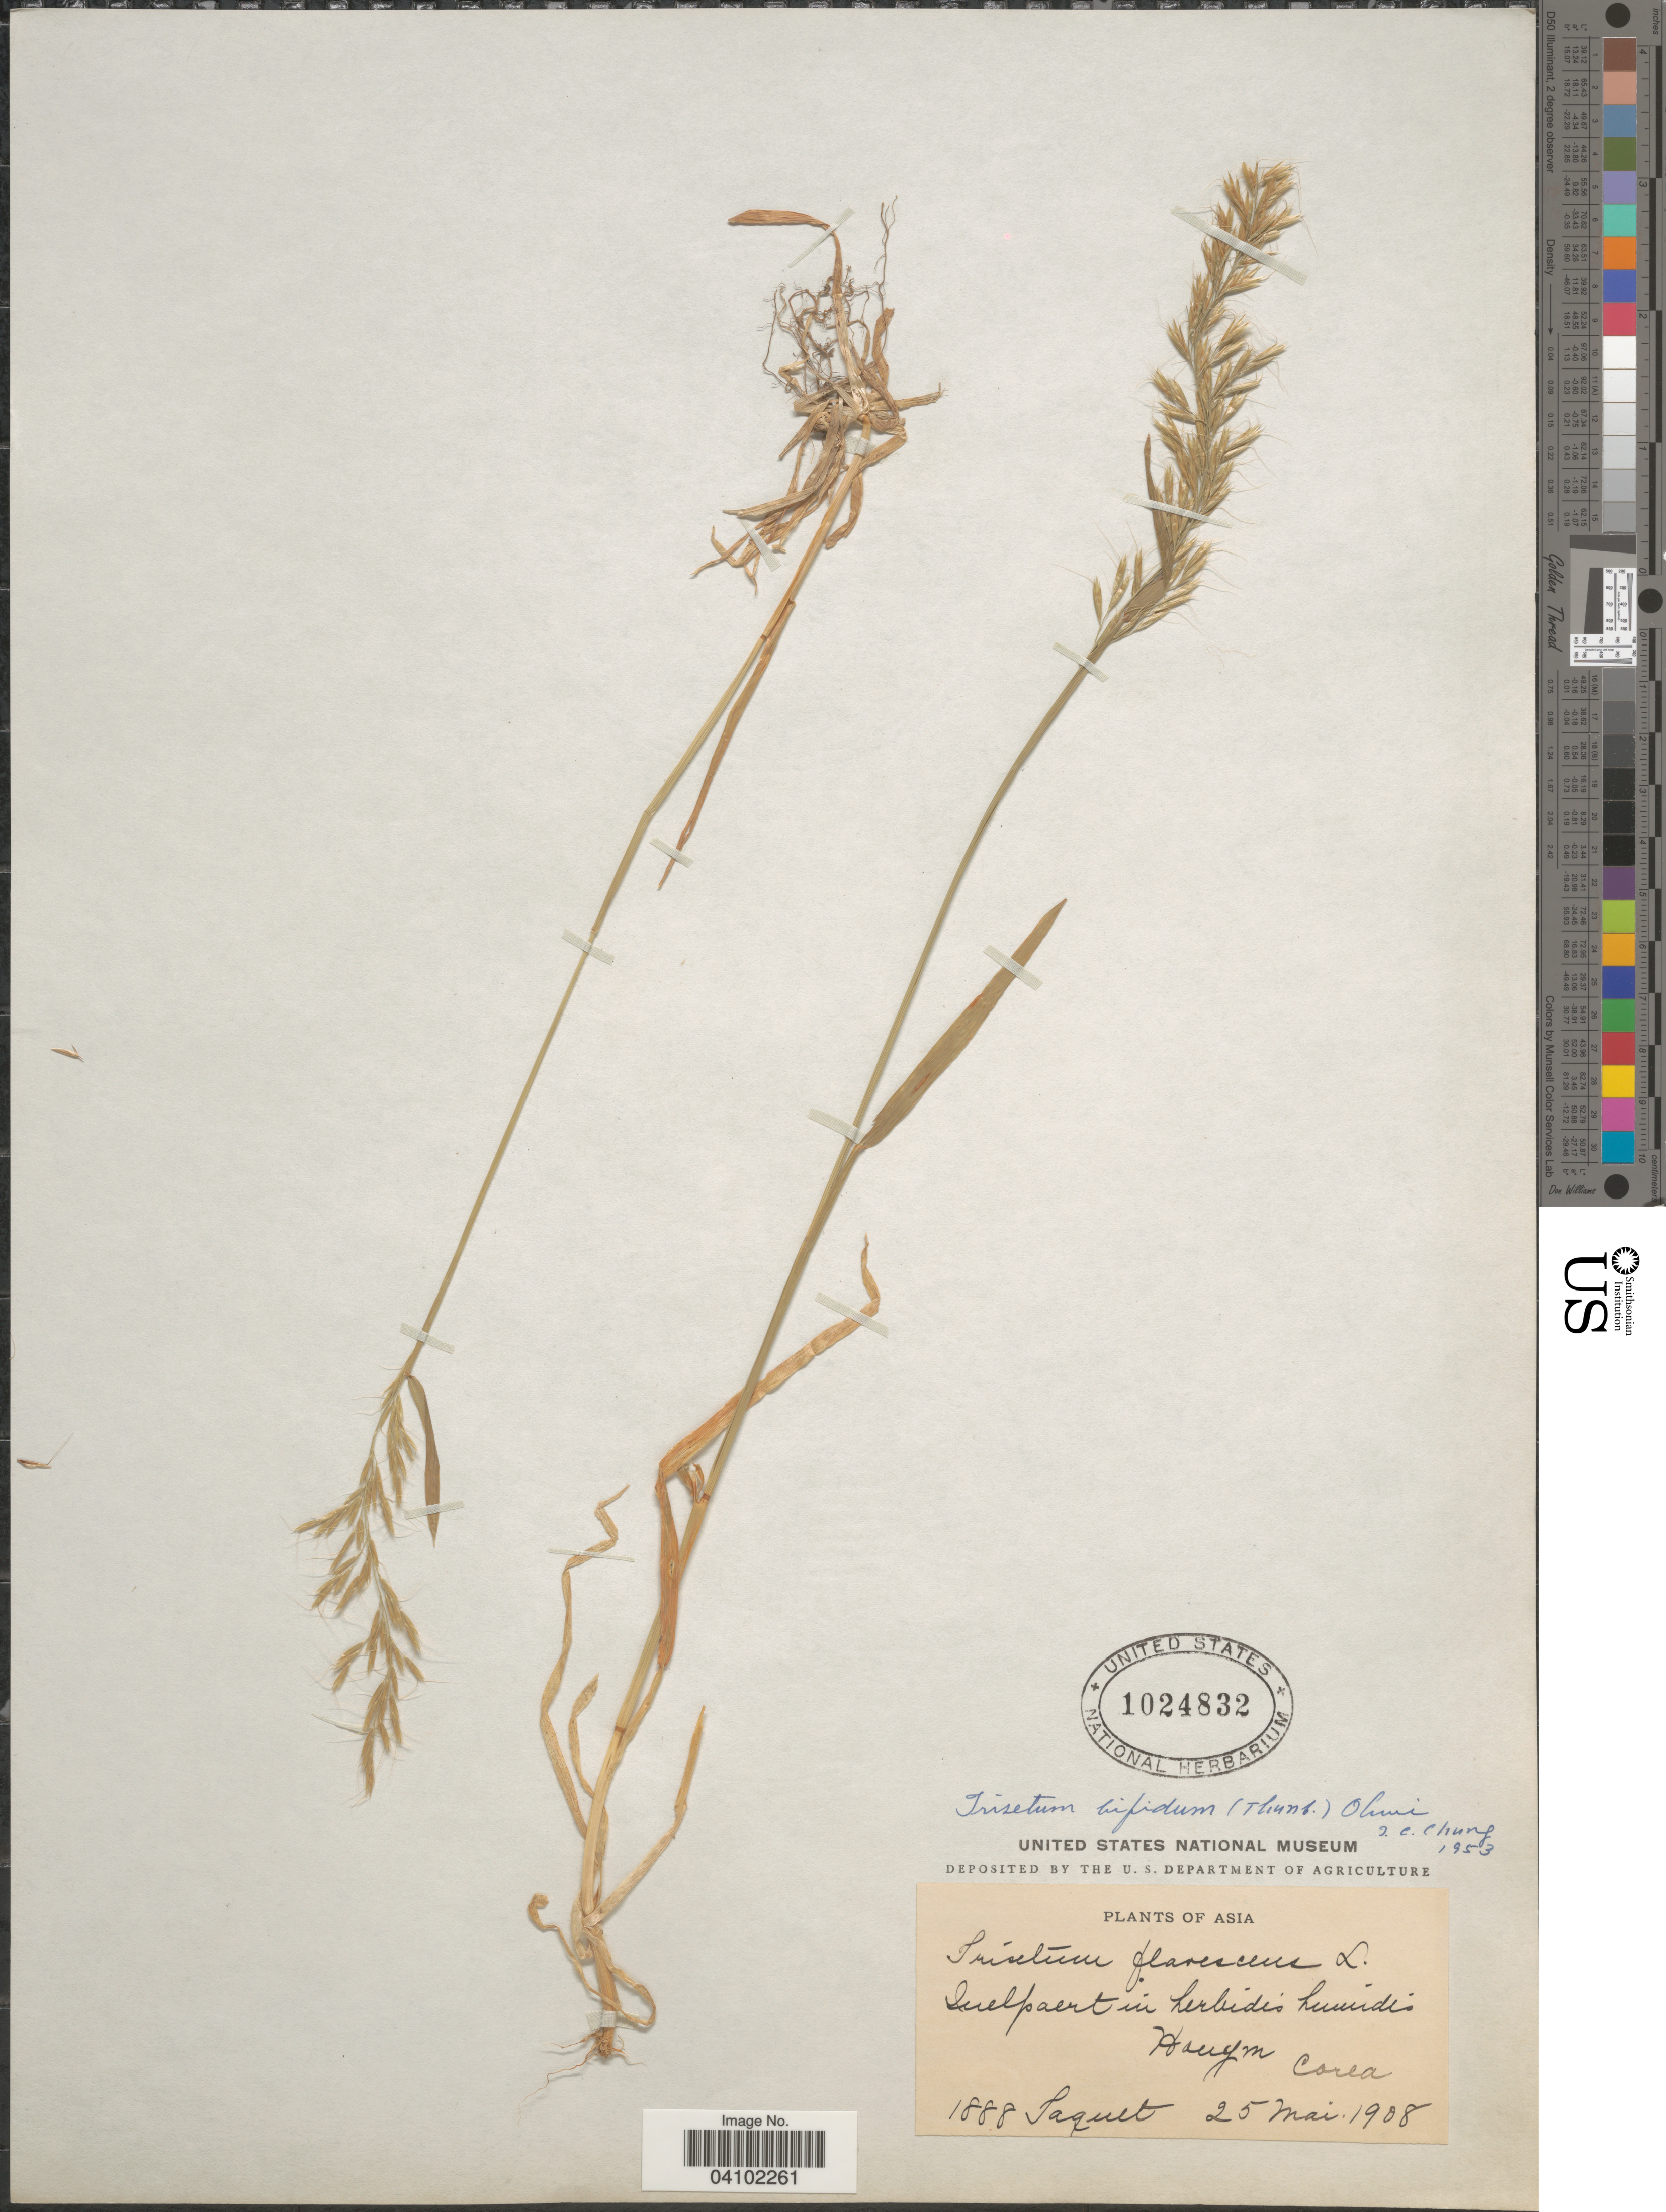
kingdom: Plantae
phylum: Tracheophyta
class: Liliopsida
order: Poales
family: Poaceae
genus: Sibirotrisetum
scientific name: Sibirotrisetum bifidum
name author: (Thunb.) Barberá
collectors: Taquet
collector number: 1888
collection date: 1908-05-25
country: South Korea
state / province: Jeju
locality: Quelpaert in herbidis humidis Hauym [interpreted].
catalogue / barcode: US 1024832